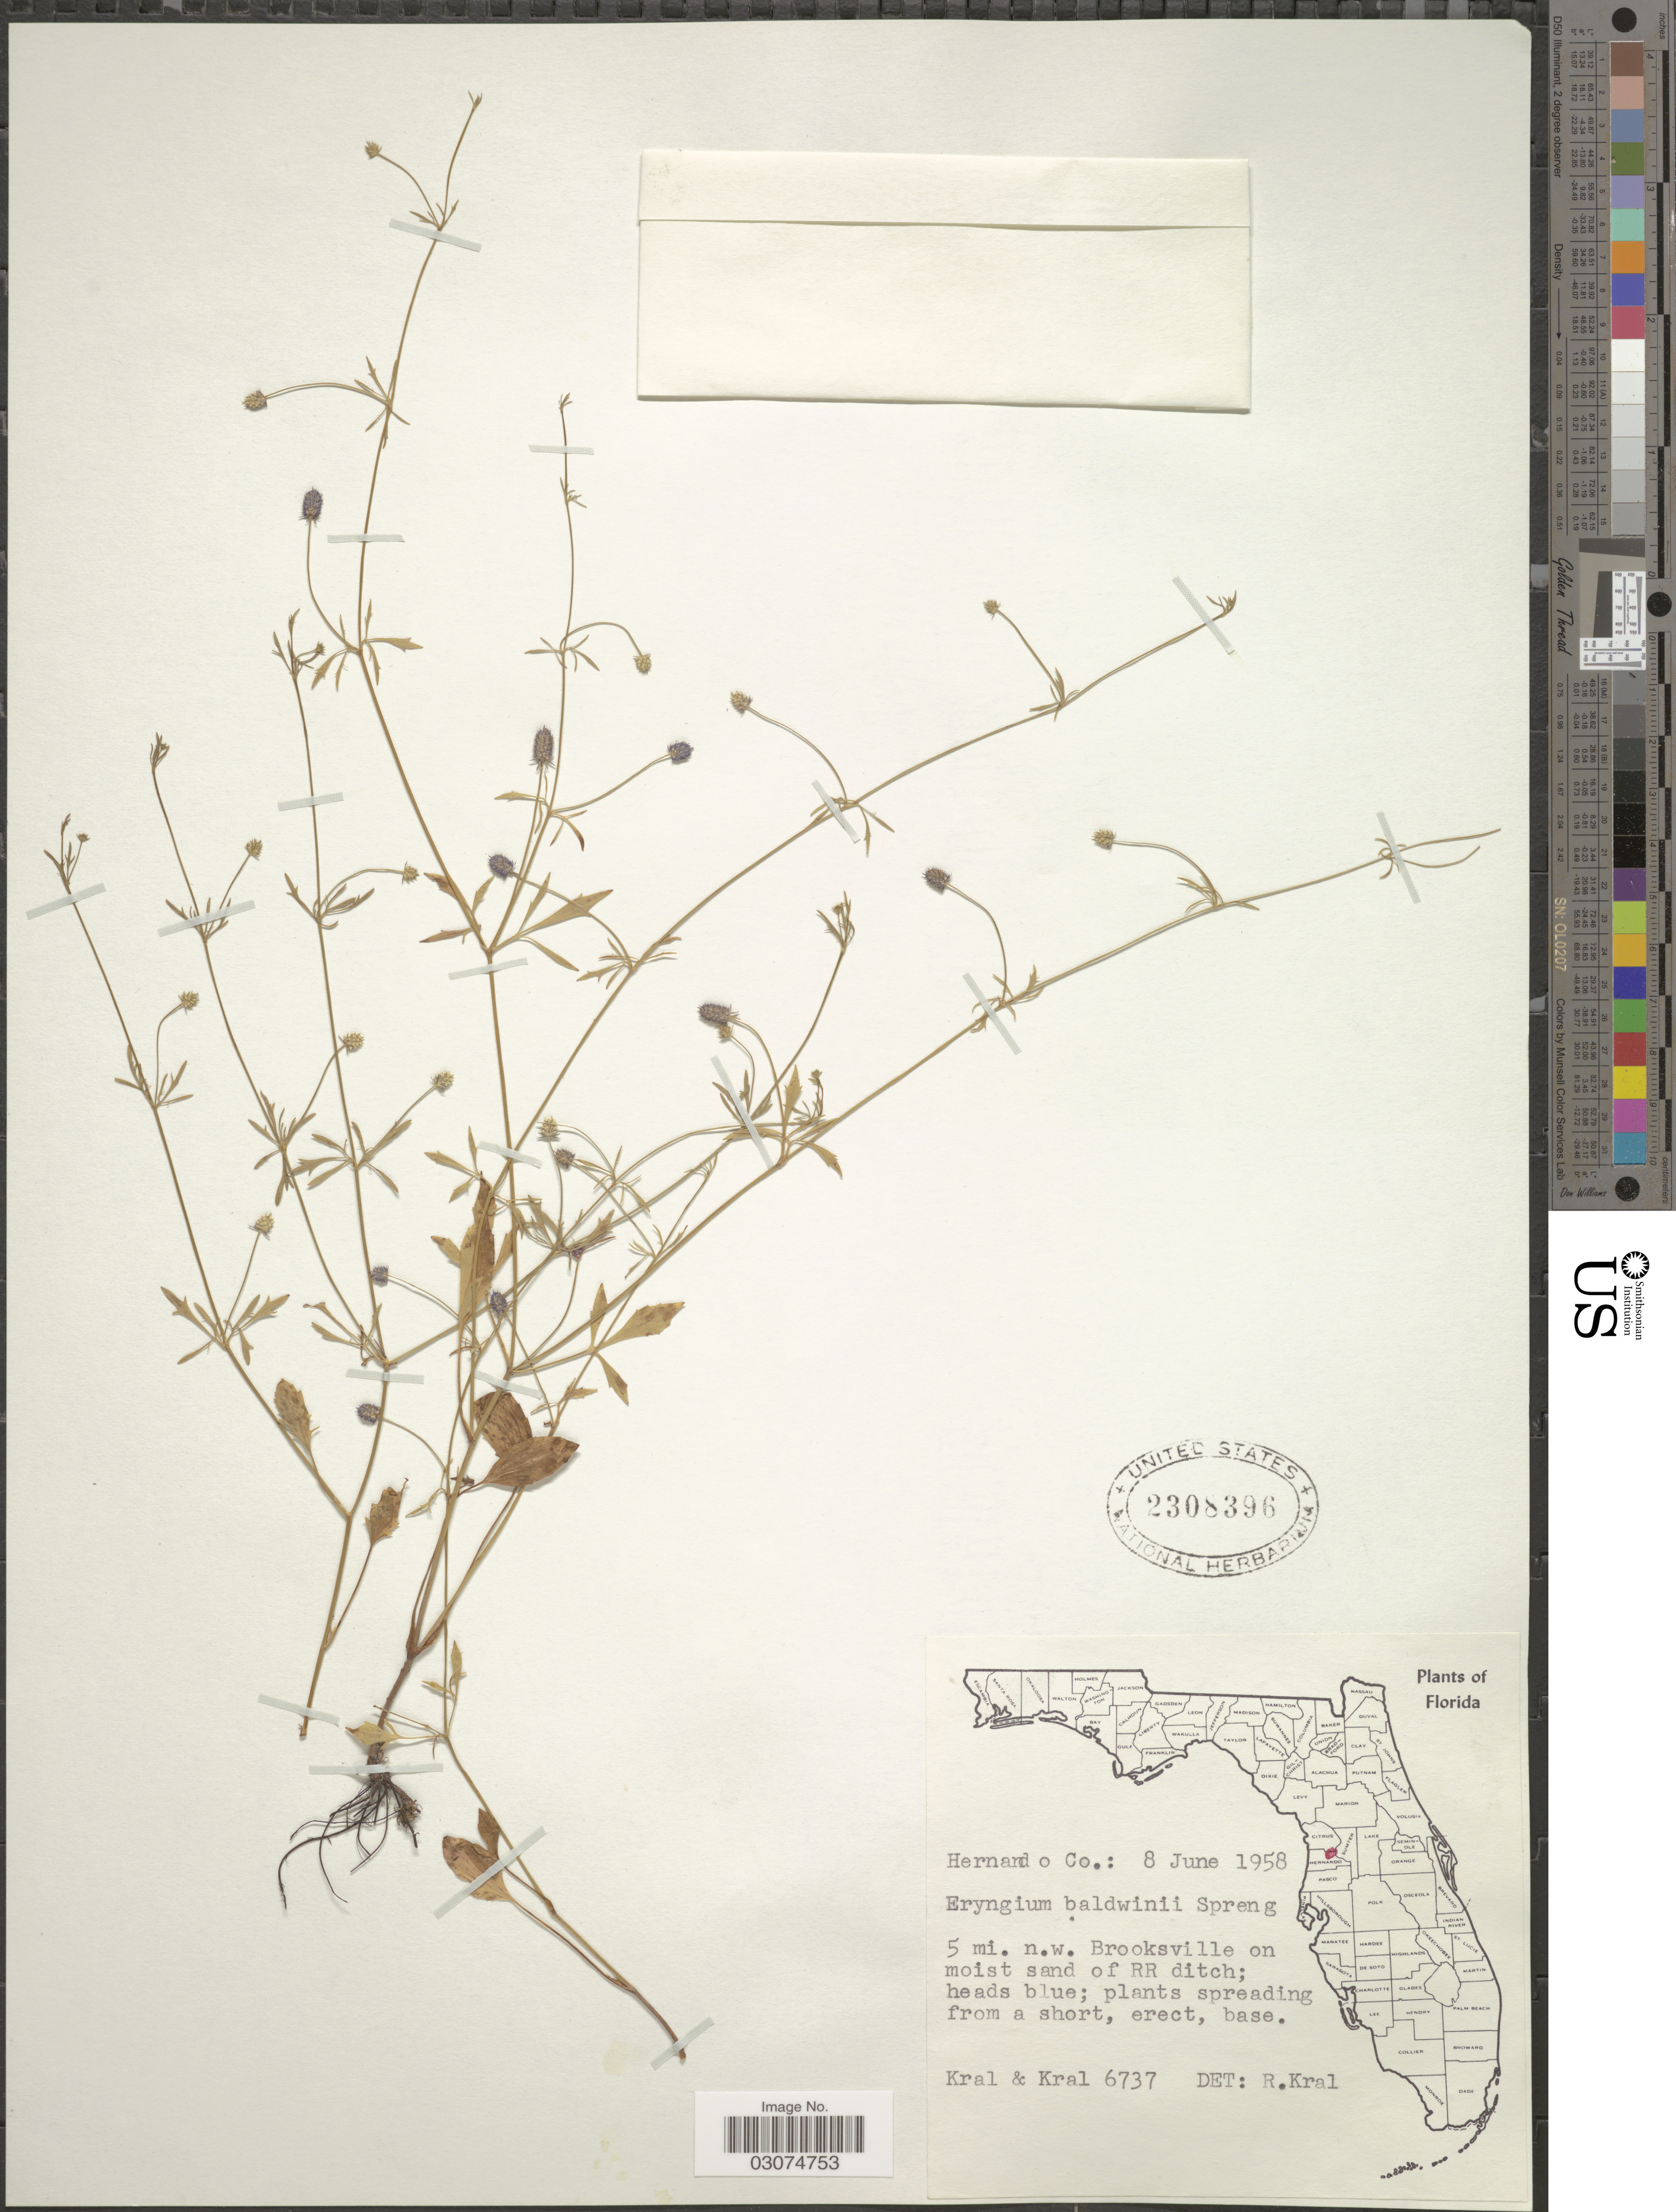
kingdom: Plantae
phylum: Tracheophyta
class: Magnoliopsida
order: Apiales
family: Apiaceae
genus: Eryngium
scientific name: Eryngium baldwinii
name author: Spreng.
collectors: -- Kral & -- Kral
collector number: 6737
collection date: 1958-06-08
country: United States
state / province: Florida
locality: Hernand o Co. 5 mi. n. w. Brooksville on moist sand of RR ditch.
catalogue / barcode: US 2308396